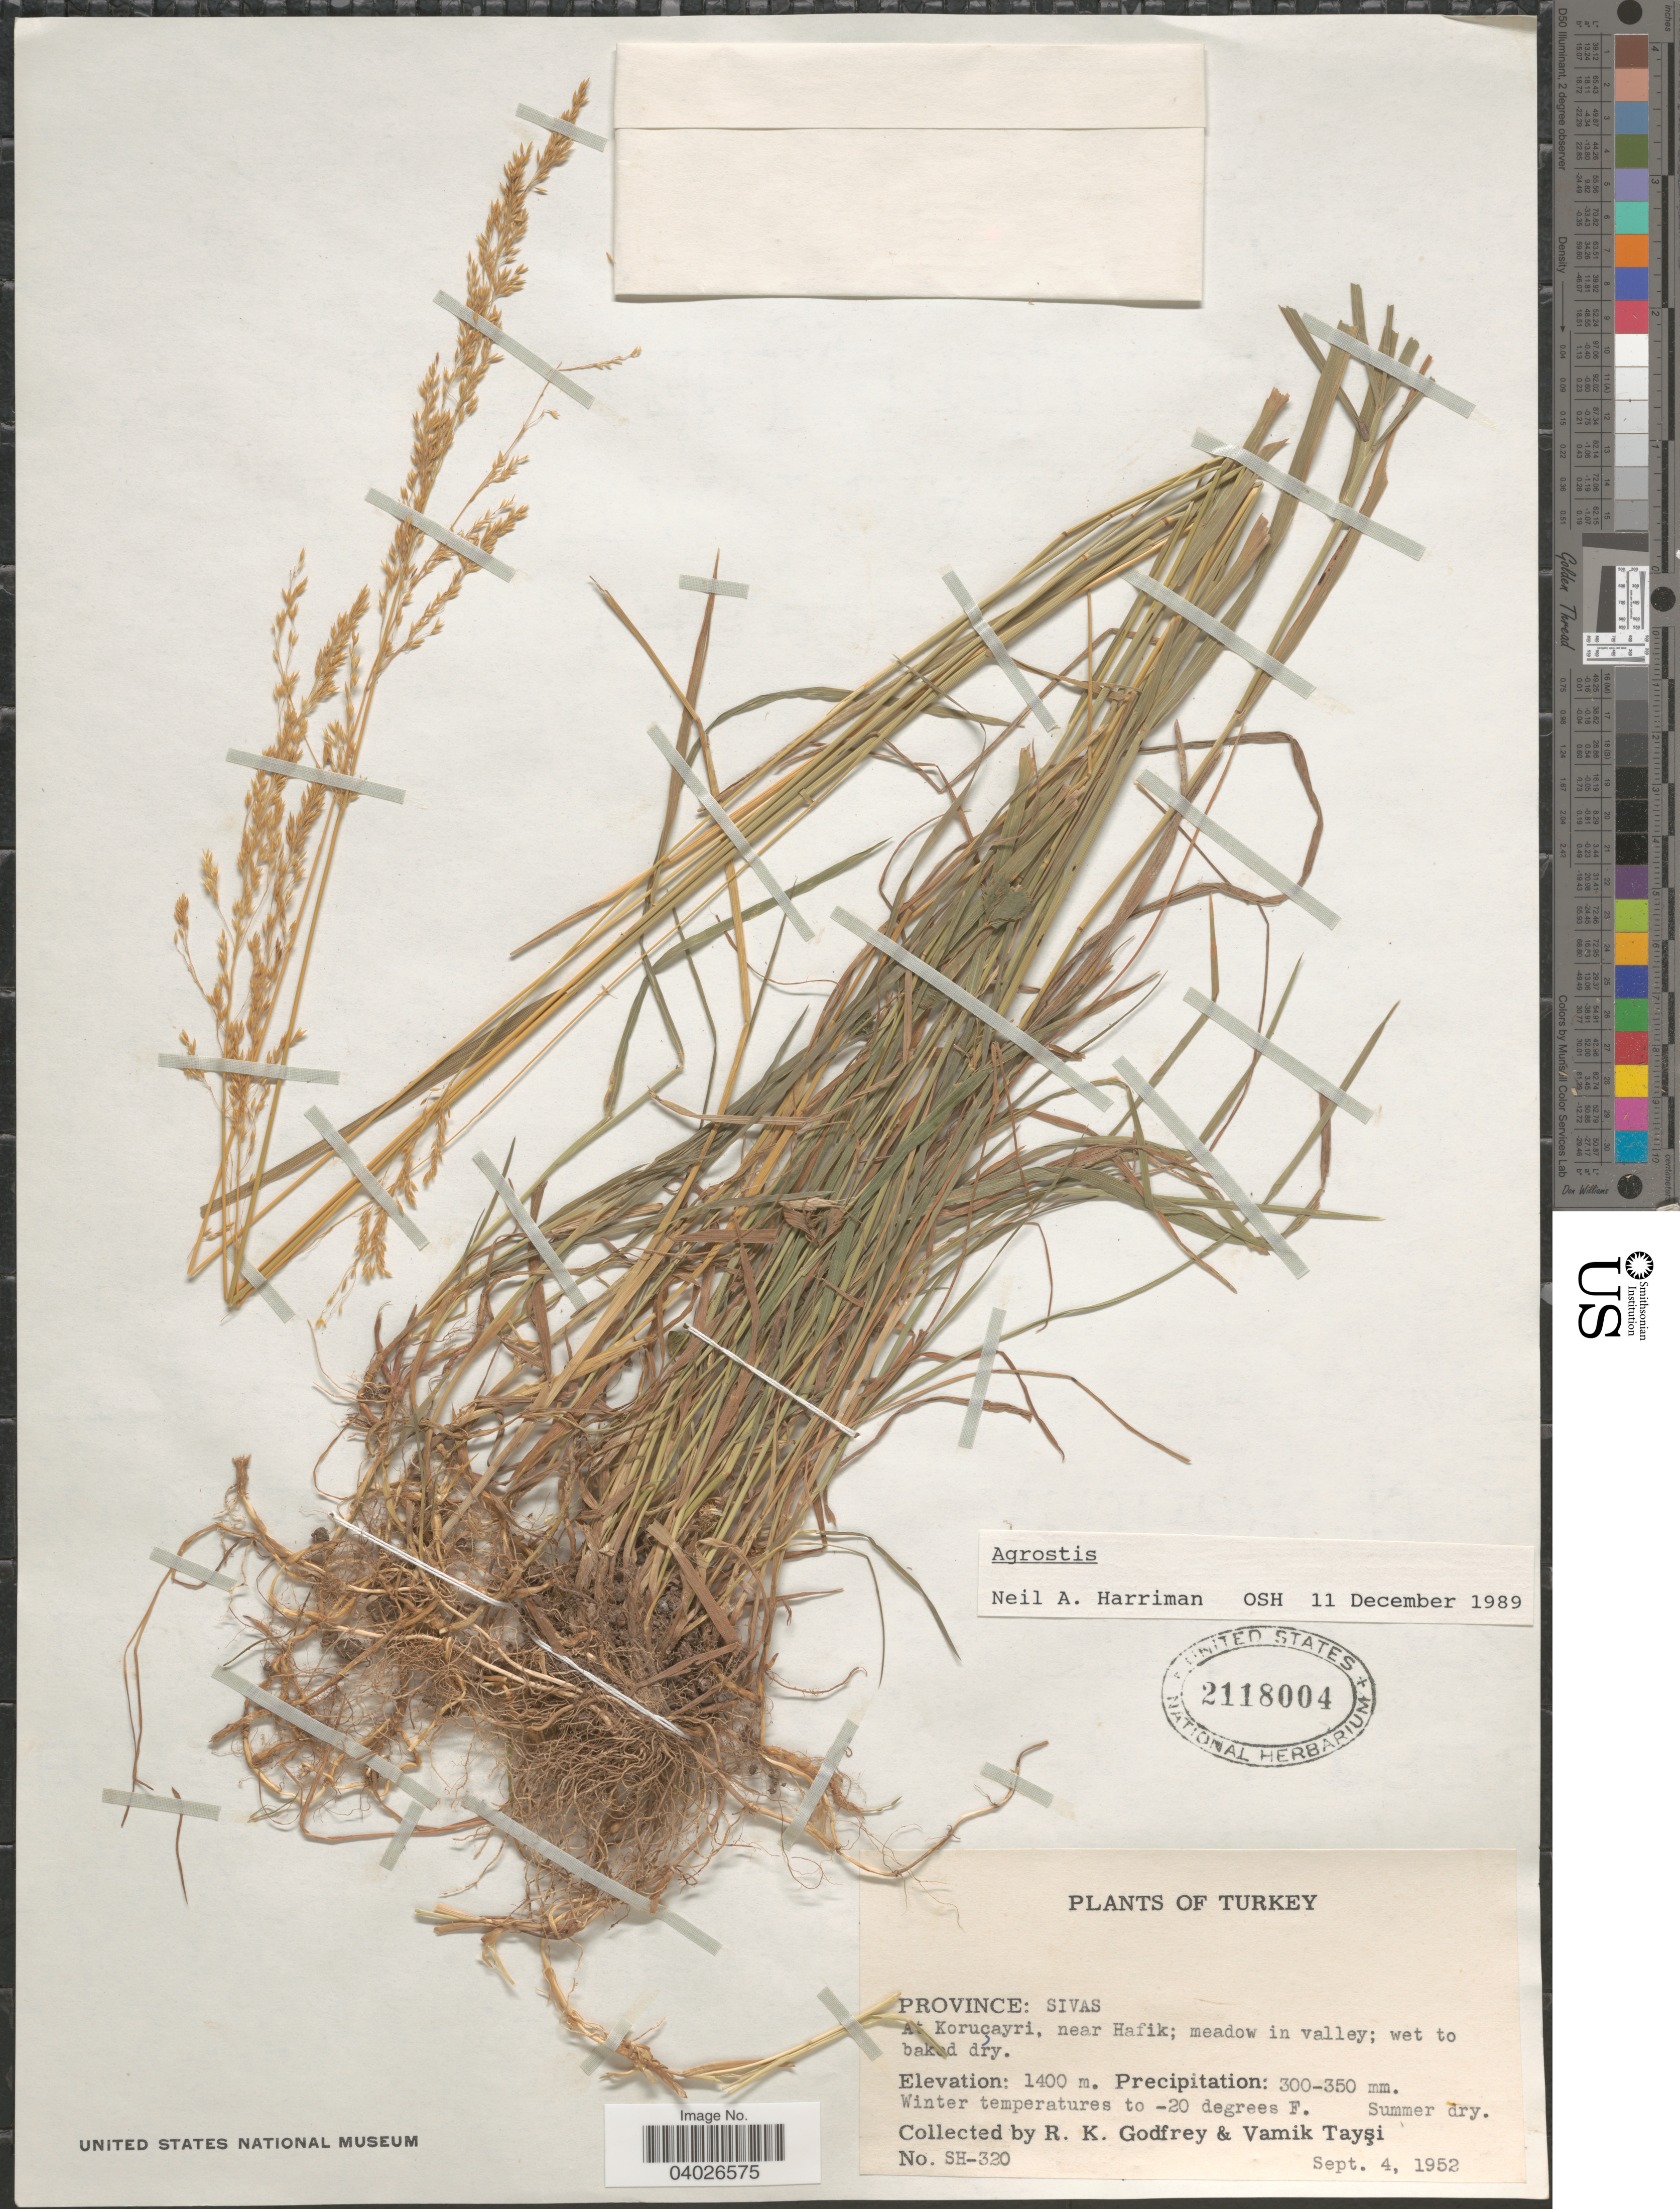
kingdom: Plantae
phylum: Tracheophyta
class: Liliopsida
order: Poales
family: Poaceae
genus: Agrostis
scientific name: Agrostis sp.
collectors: R. K. Godfrey & V. Taysi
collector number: SH-320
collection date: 1952-09-04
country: Turkey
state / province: Sivas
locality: At Koruçayri, near Hafik; meadow in valley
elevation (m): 1400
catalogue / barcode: US 2118004